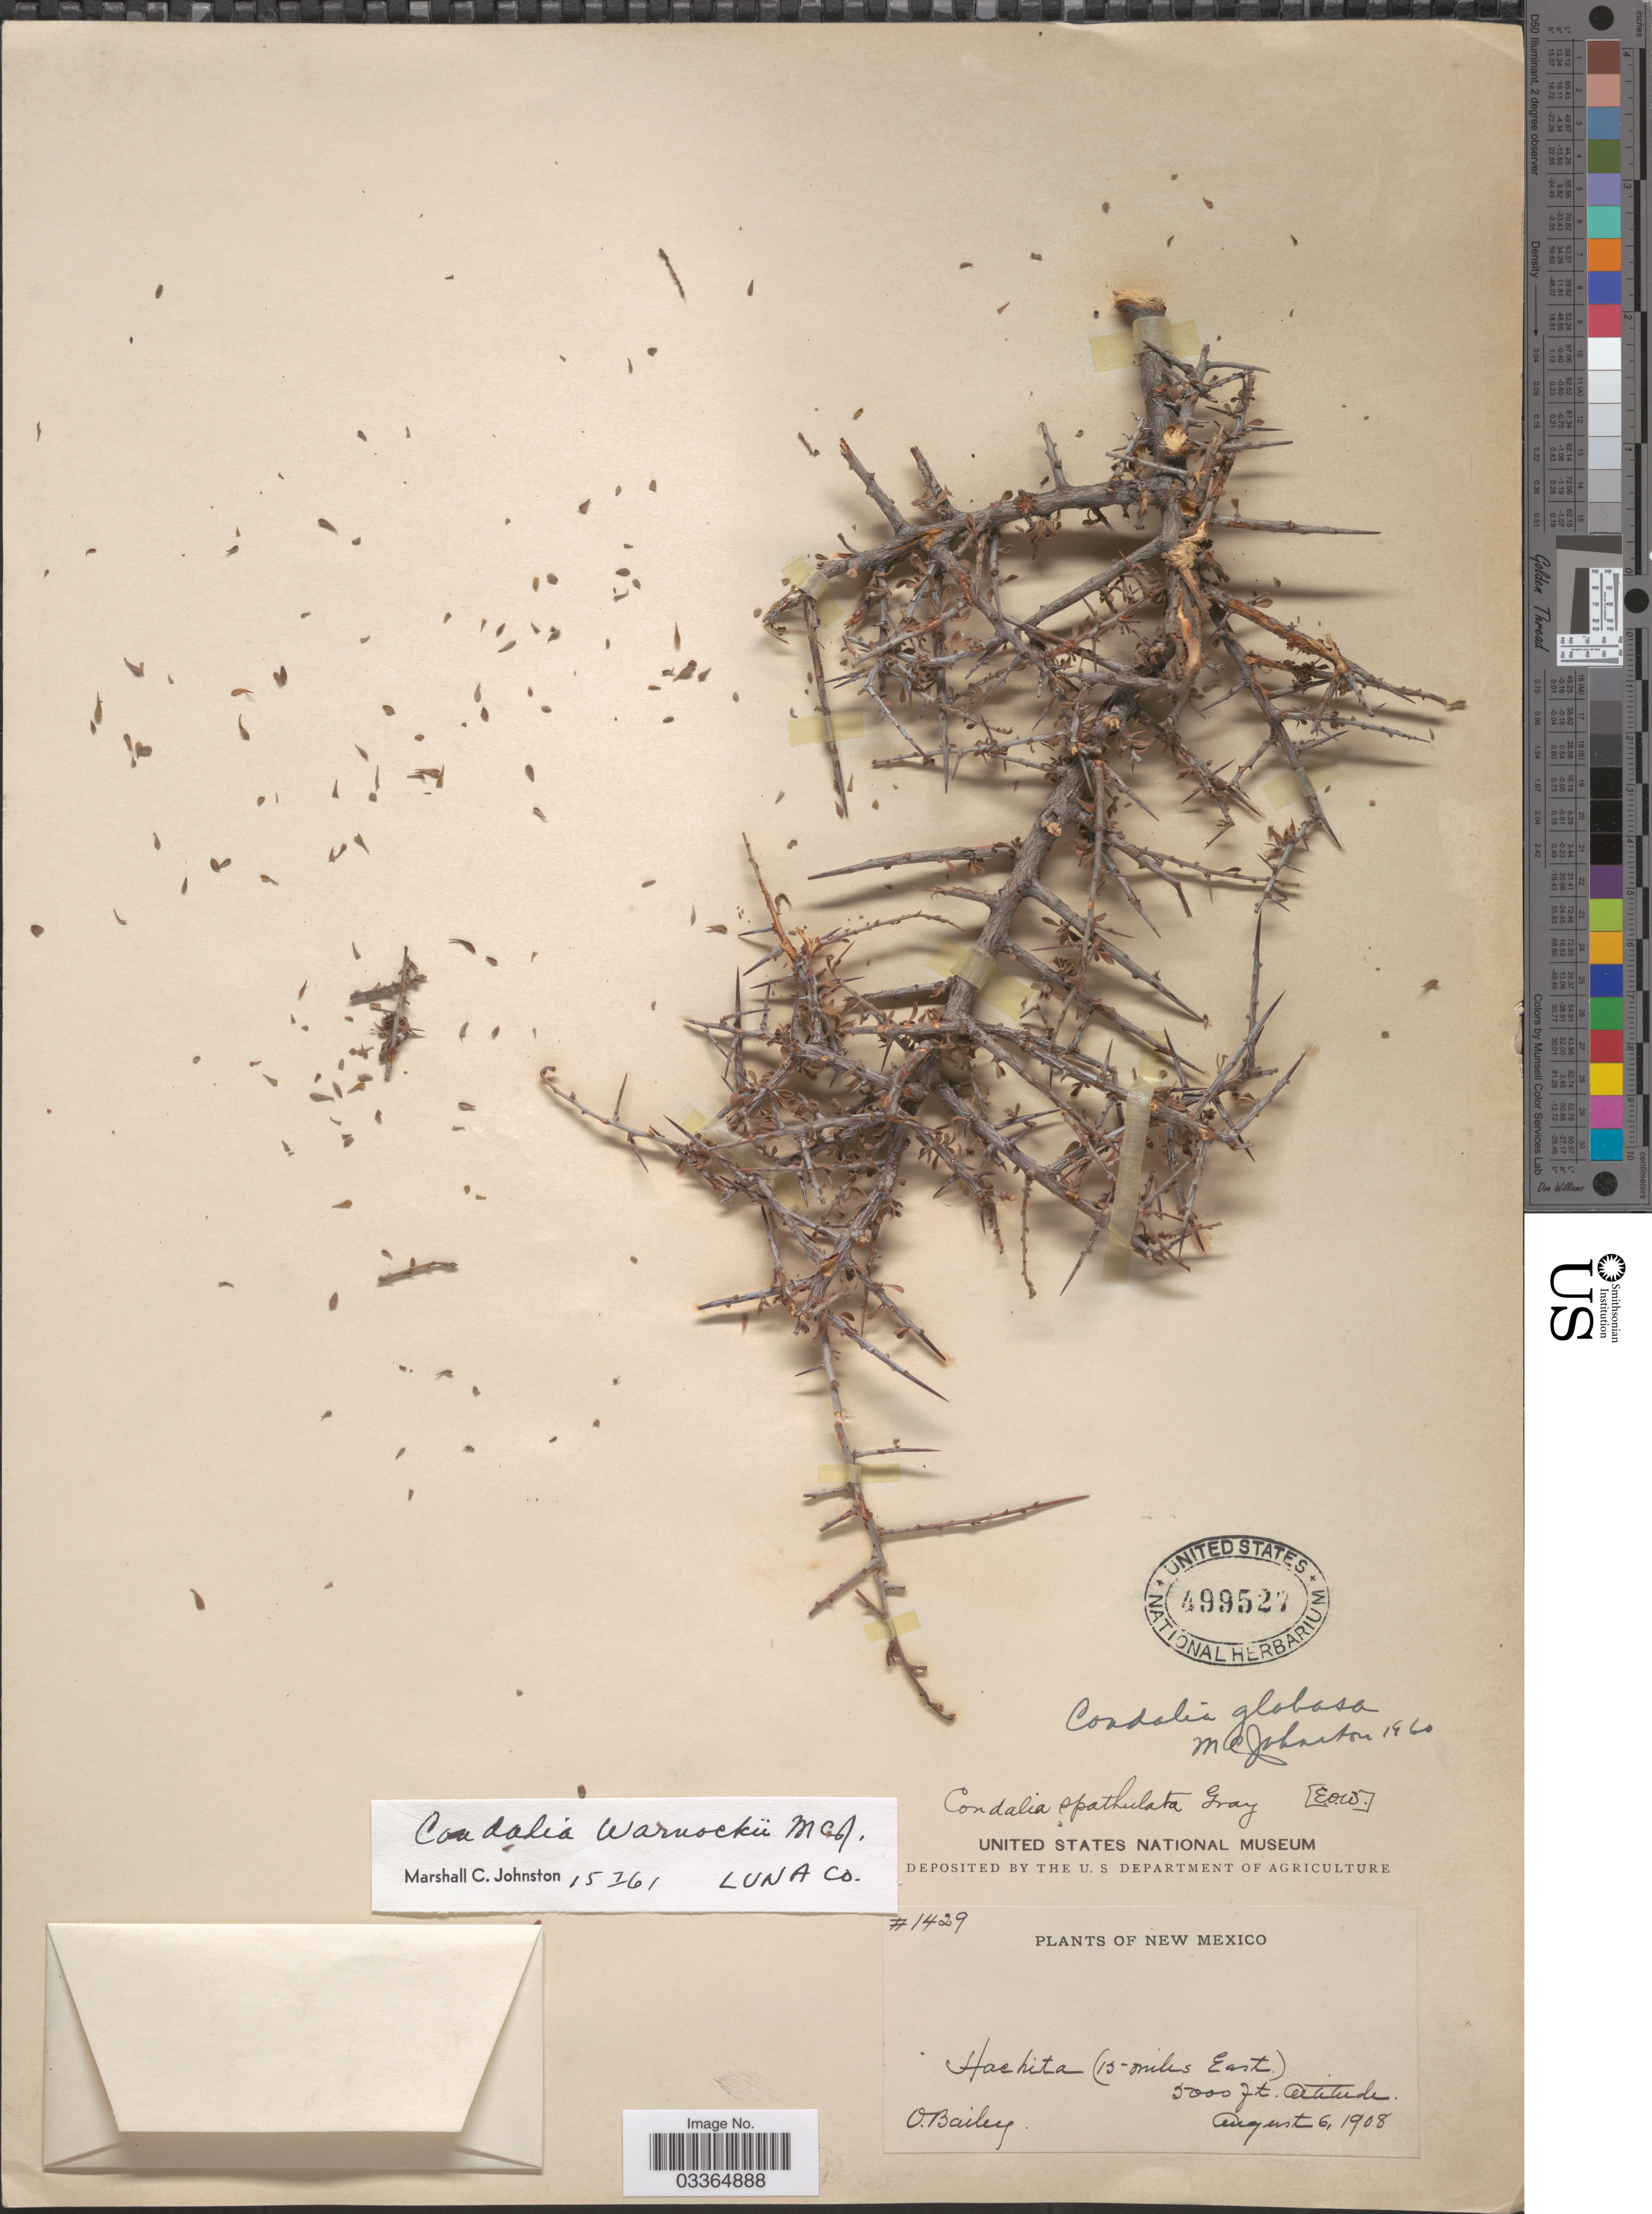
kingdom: Plantae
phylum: Tracheophyta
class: Magnoliopsida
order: Rosales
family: Rhamnaceae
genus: Condalia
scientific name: Condalia warnockii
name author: M.C. Johnst.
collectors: O. Bailey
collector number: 1429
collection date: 1908-08-06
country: United States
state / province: New Mexico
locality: Hachita (15 miles East).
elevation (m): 1524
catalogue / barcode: US 499527